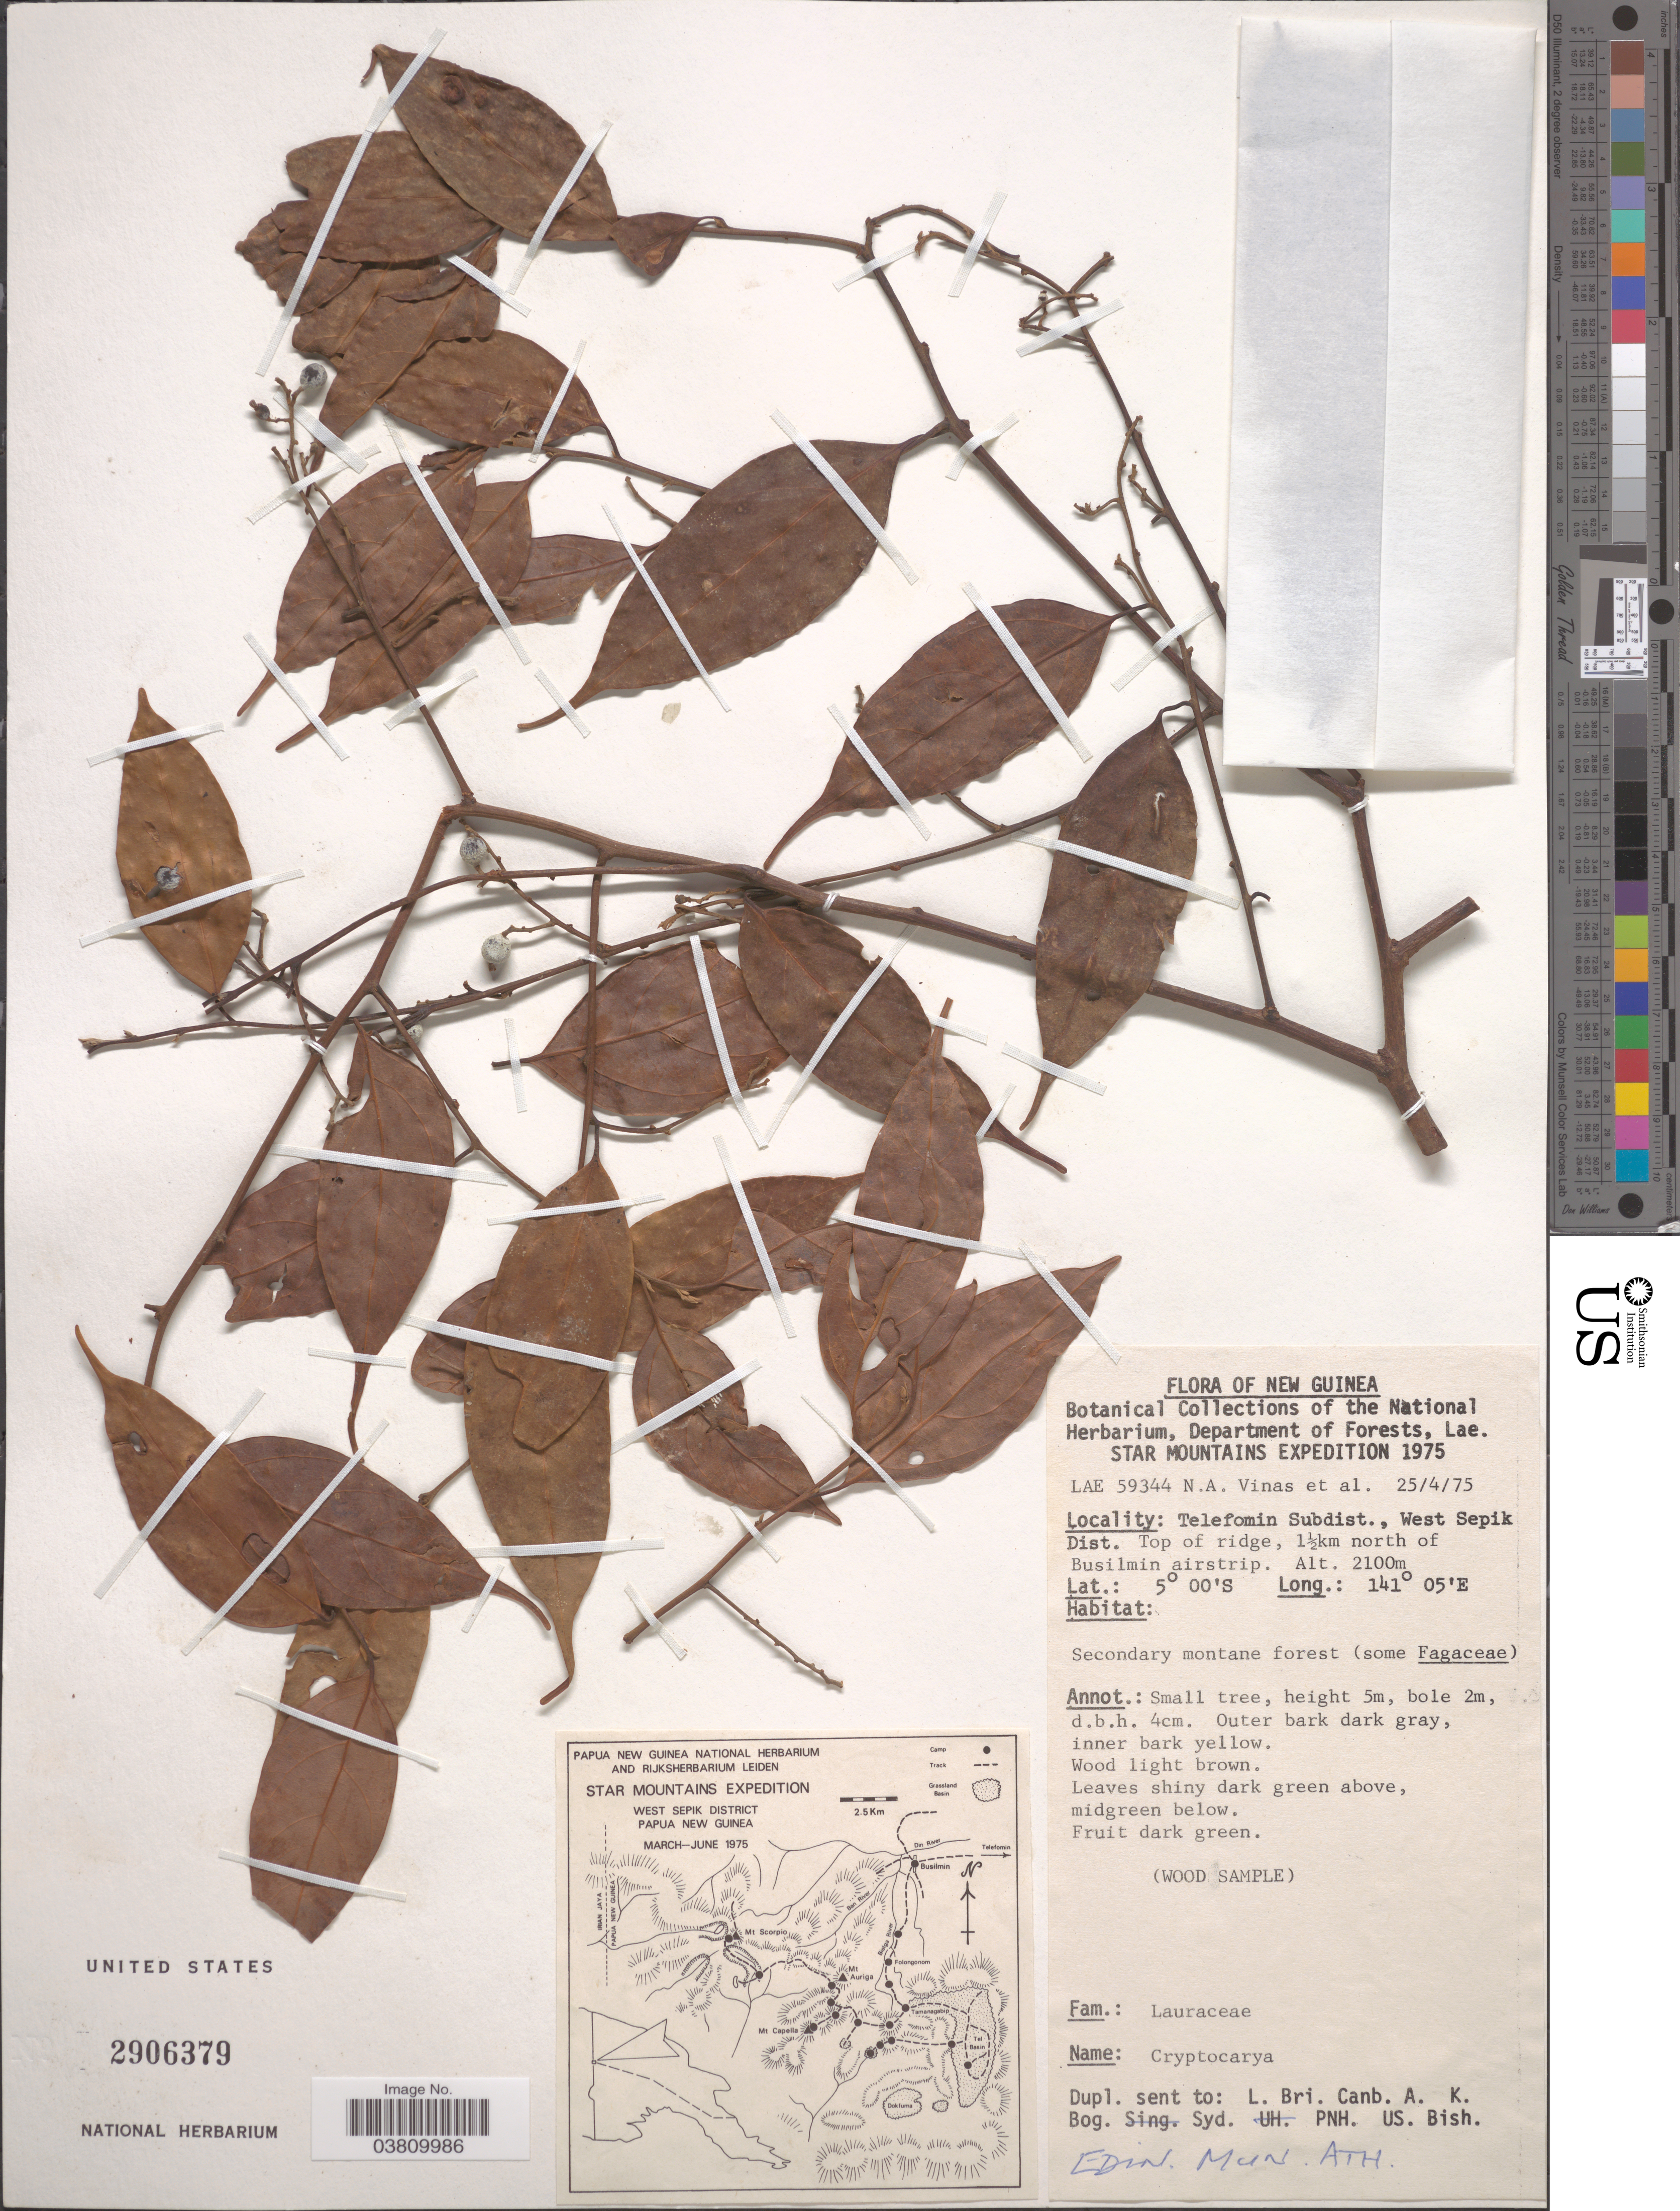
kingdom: Plantae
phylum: Tracheophyta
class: Magnoliopsida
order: Laurales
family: Lauraceae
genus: Cryptocarya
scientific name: Cryptocarya sp.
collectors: N. Vinas & et al.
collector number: LAE59344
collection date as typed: Transcribed d/m/y: 25/4/75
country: Papua New Guinea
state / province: Sandaun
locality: New Guinea. Star Mountains. Telefomin Subdist., West Sepik Dist. Top of ridge, 1½km north of Busilmin airstrip.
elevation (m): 2100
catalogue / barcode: US 2906379